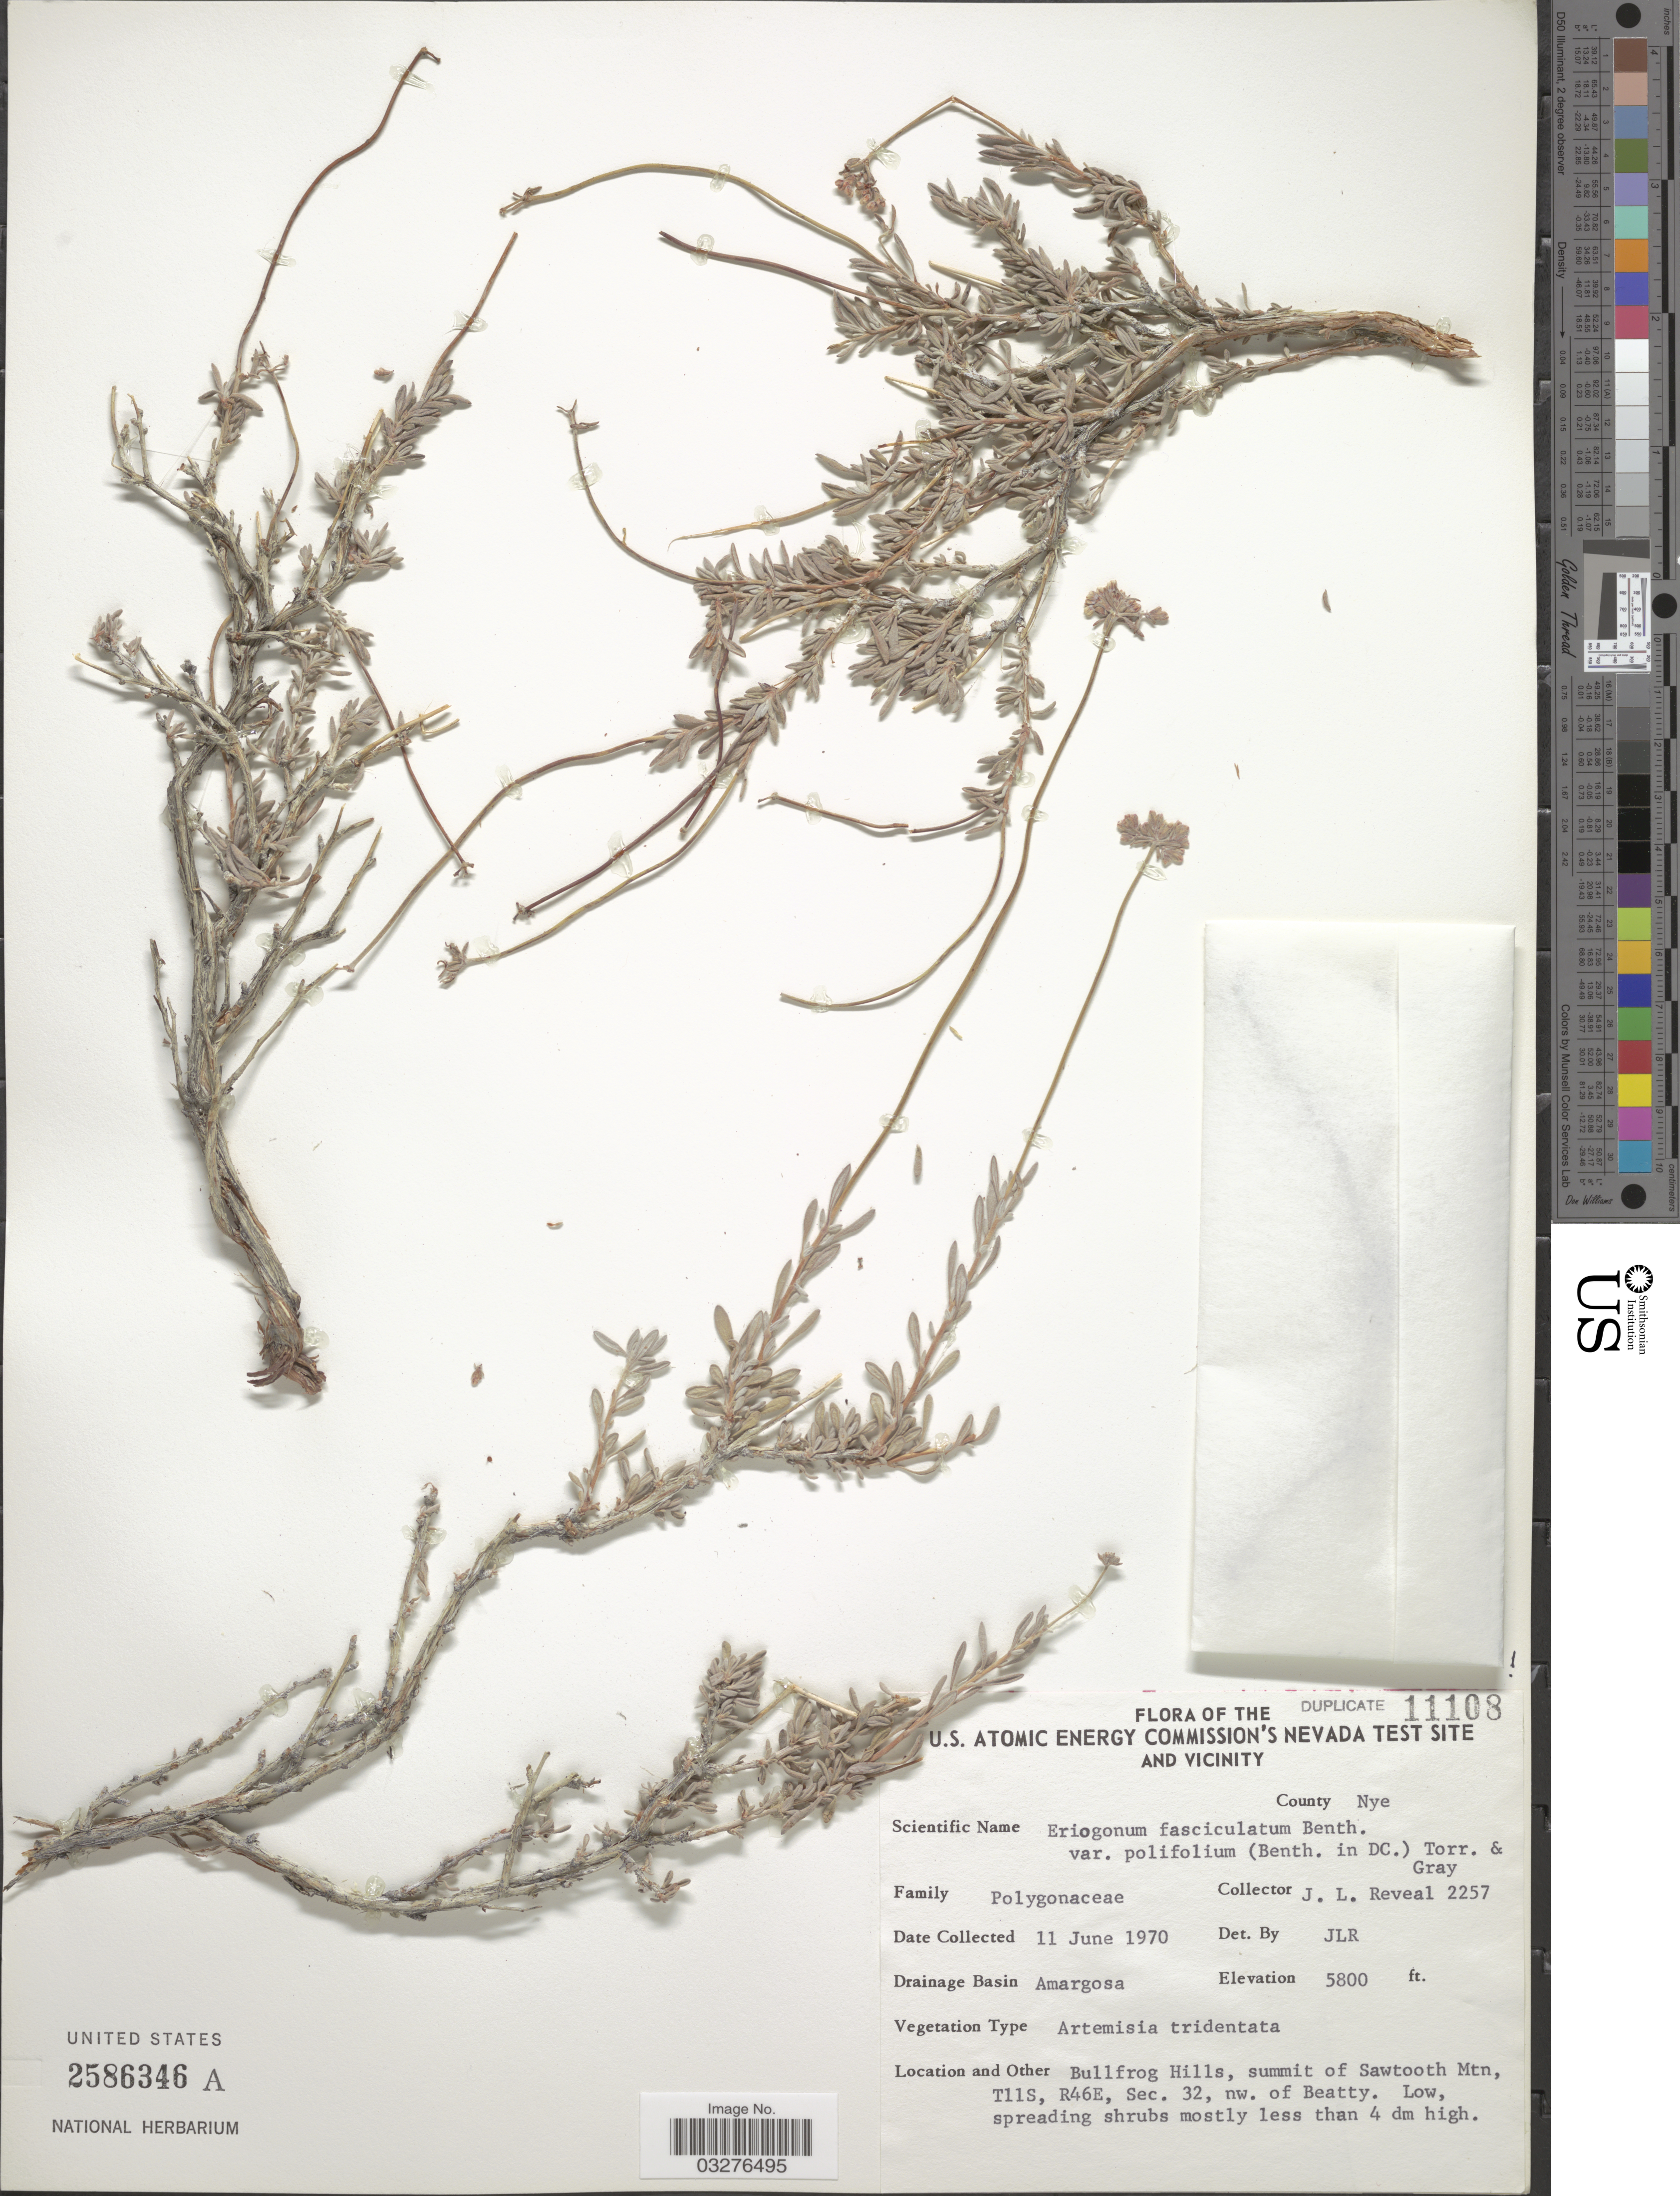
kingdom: Plantae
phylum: Tracheophyta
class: Magnoliopsida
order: Caryophyllales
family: Polygonaceae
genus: Eriogonum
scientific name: Eriogonum fasciculatum var. polifolium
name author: (Benth.) Torr. & A. Gray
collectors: J. L. Reveal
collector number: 2257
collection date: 1970-06-11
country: United States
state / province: Nevada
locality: U.S. Atomic Energy Commission's Nevada Test Site and Vicinity, County Nye, Drainage Basin Amargosa, Bullfrog Hills, summit of Sawtooth Mtn, T11S, R46E, Sec. 32, nw. of Beatty.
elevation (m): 1768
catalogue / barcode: US 2586346A